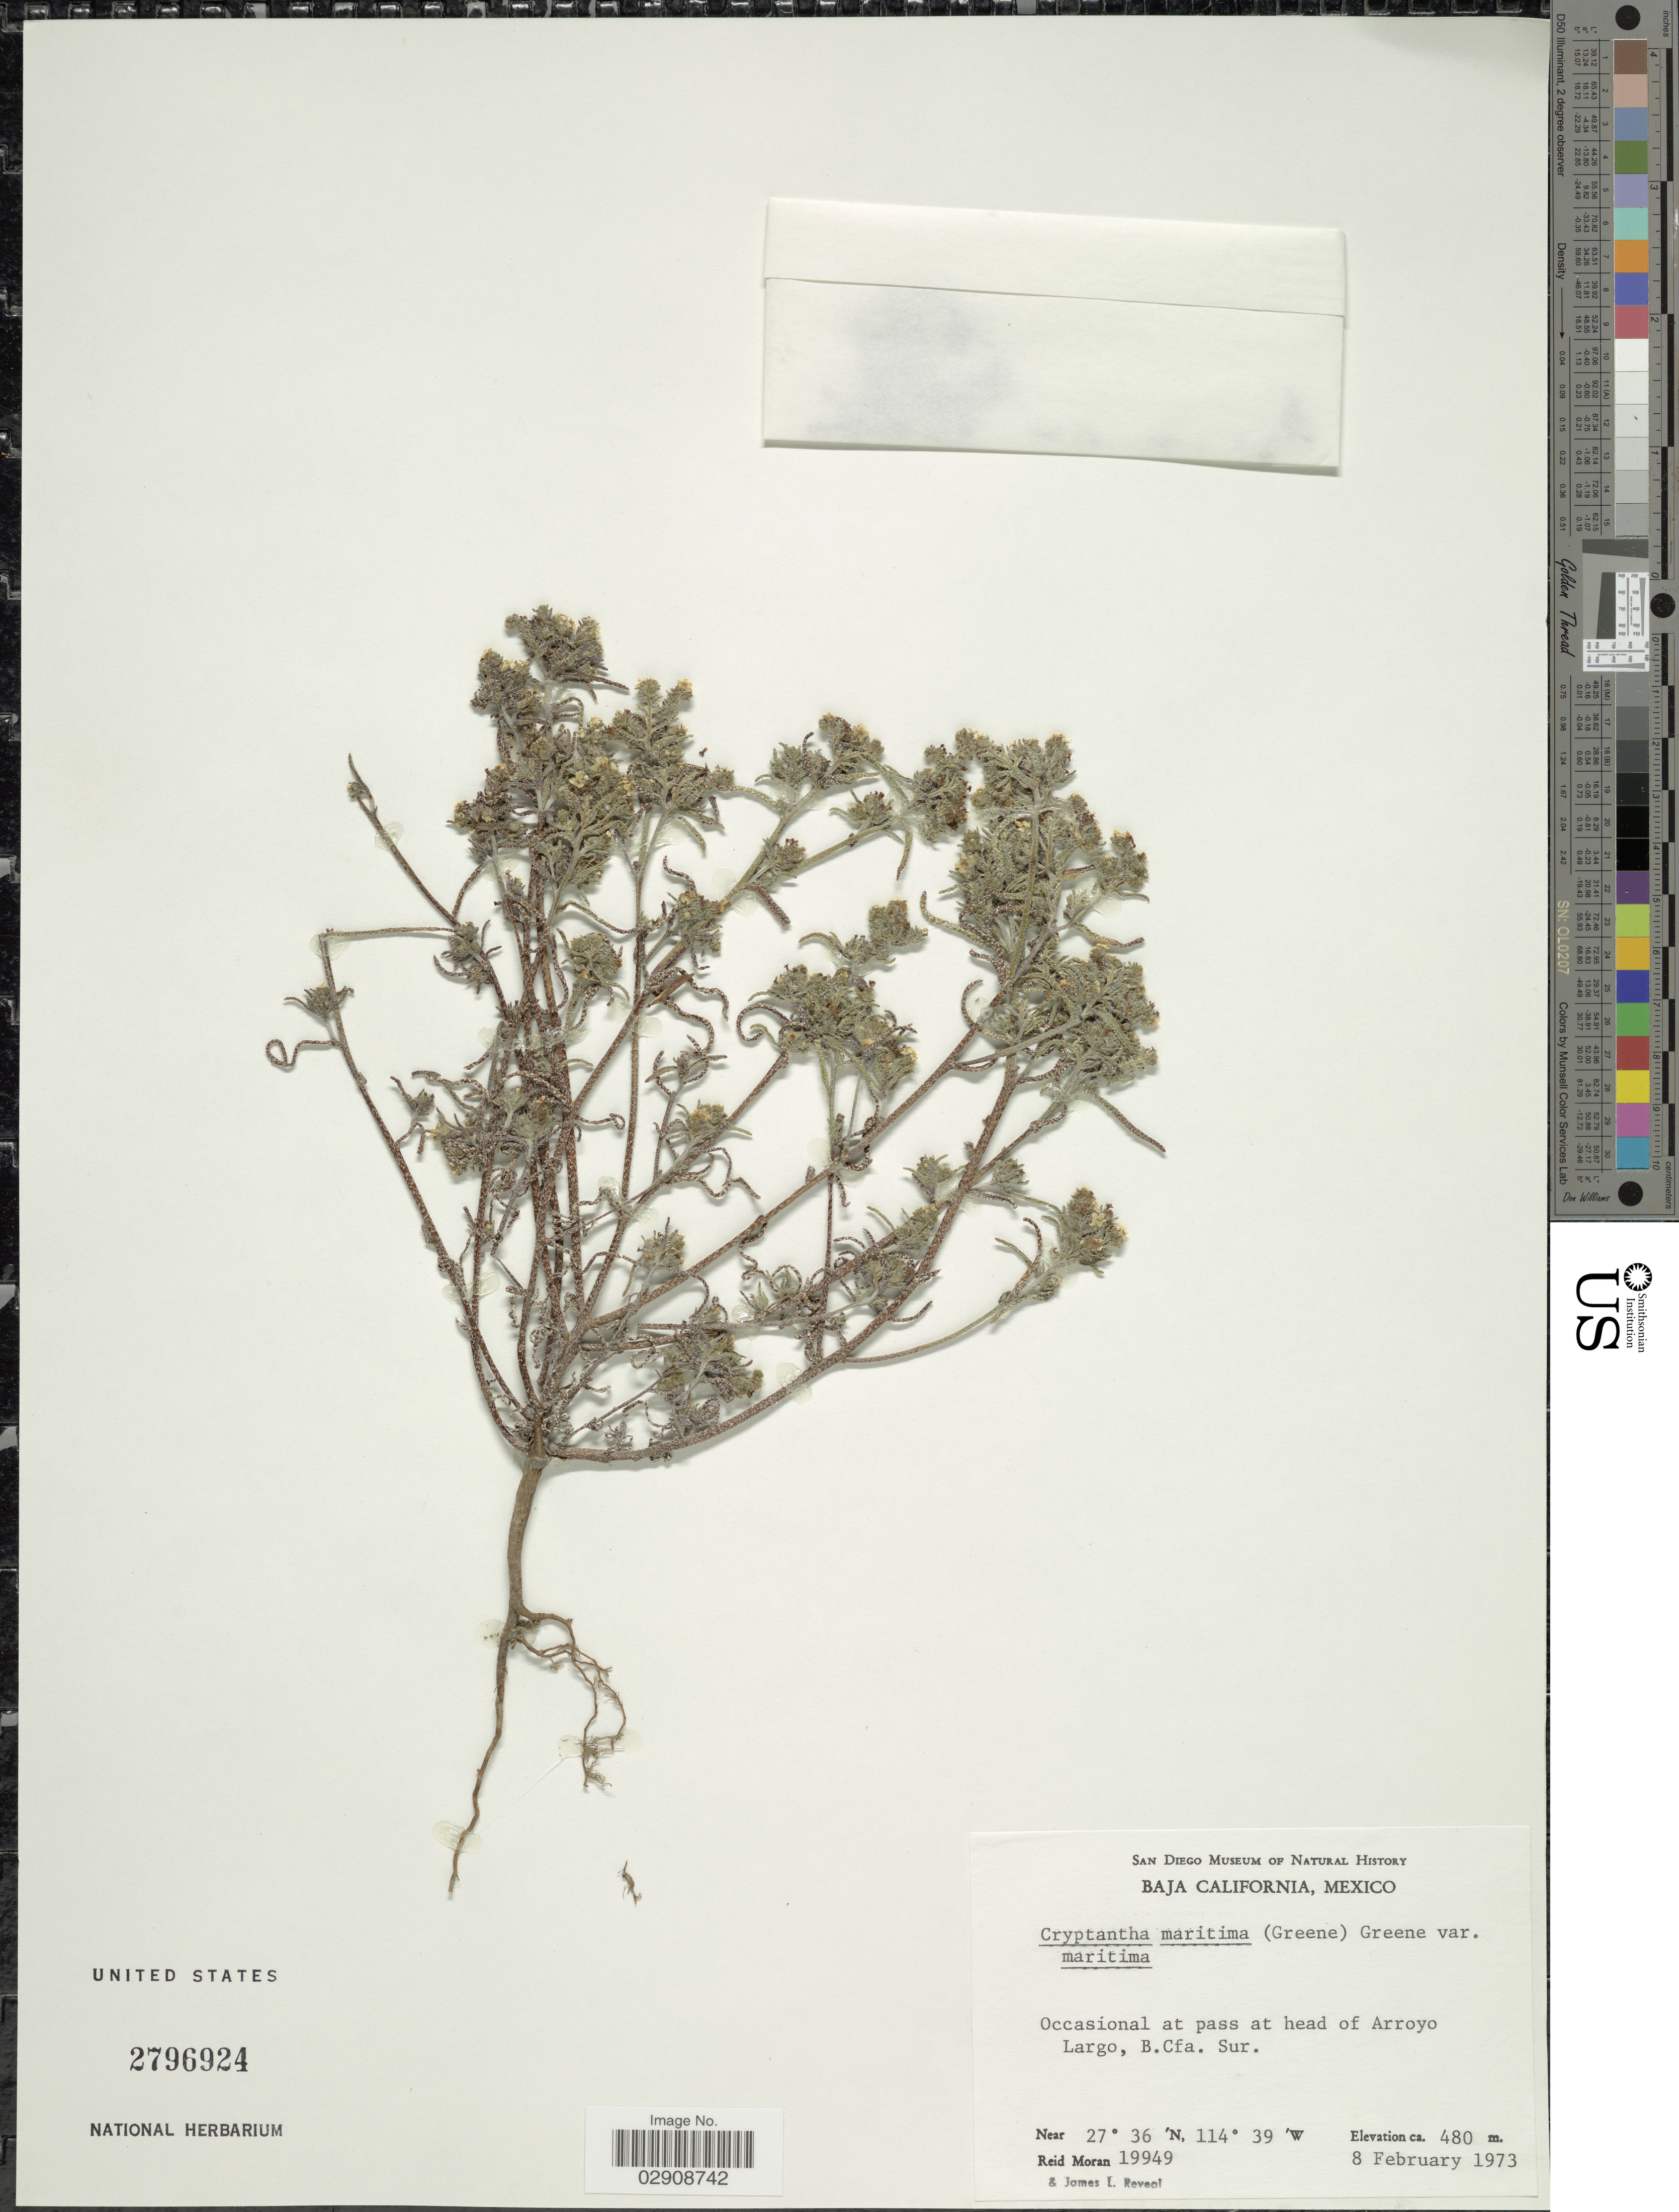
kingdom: Plantae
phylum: Tracheophyta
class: Magnoliopsida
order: Boraginales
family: Boraginaceae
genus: Cryptantha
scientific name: Cryptantha maritima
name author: (Greene) Greene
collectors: R. V. Moran & J. L. Reveal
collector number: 19949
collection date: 1973-02-08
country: Mexico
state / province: Baja California Sur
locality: Occasional at pass at head of Arroyo Largo, B. Cfa. Sur.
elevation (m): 480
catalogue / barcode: US 2796924